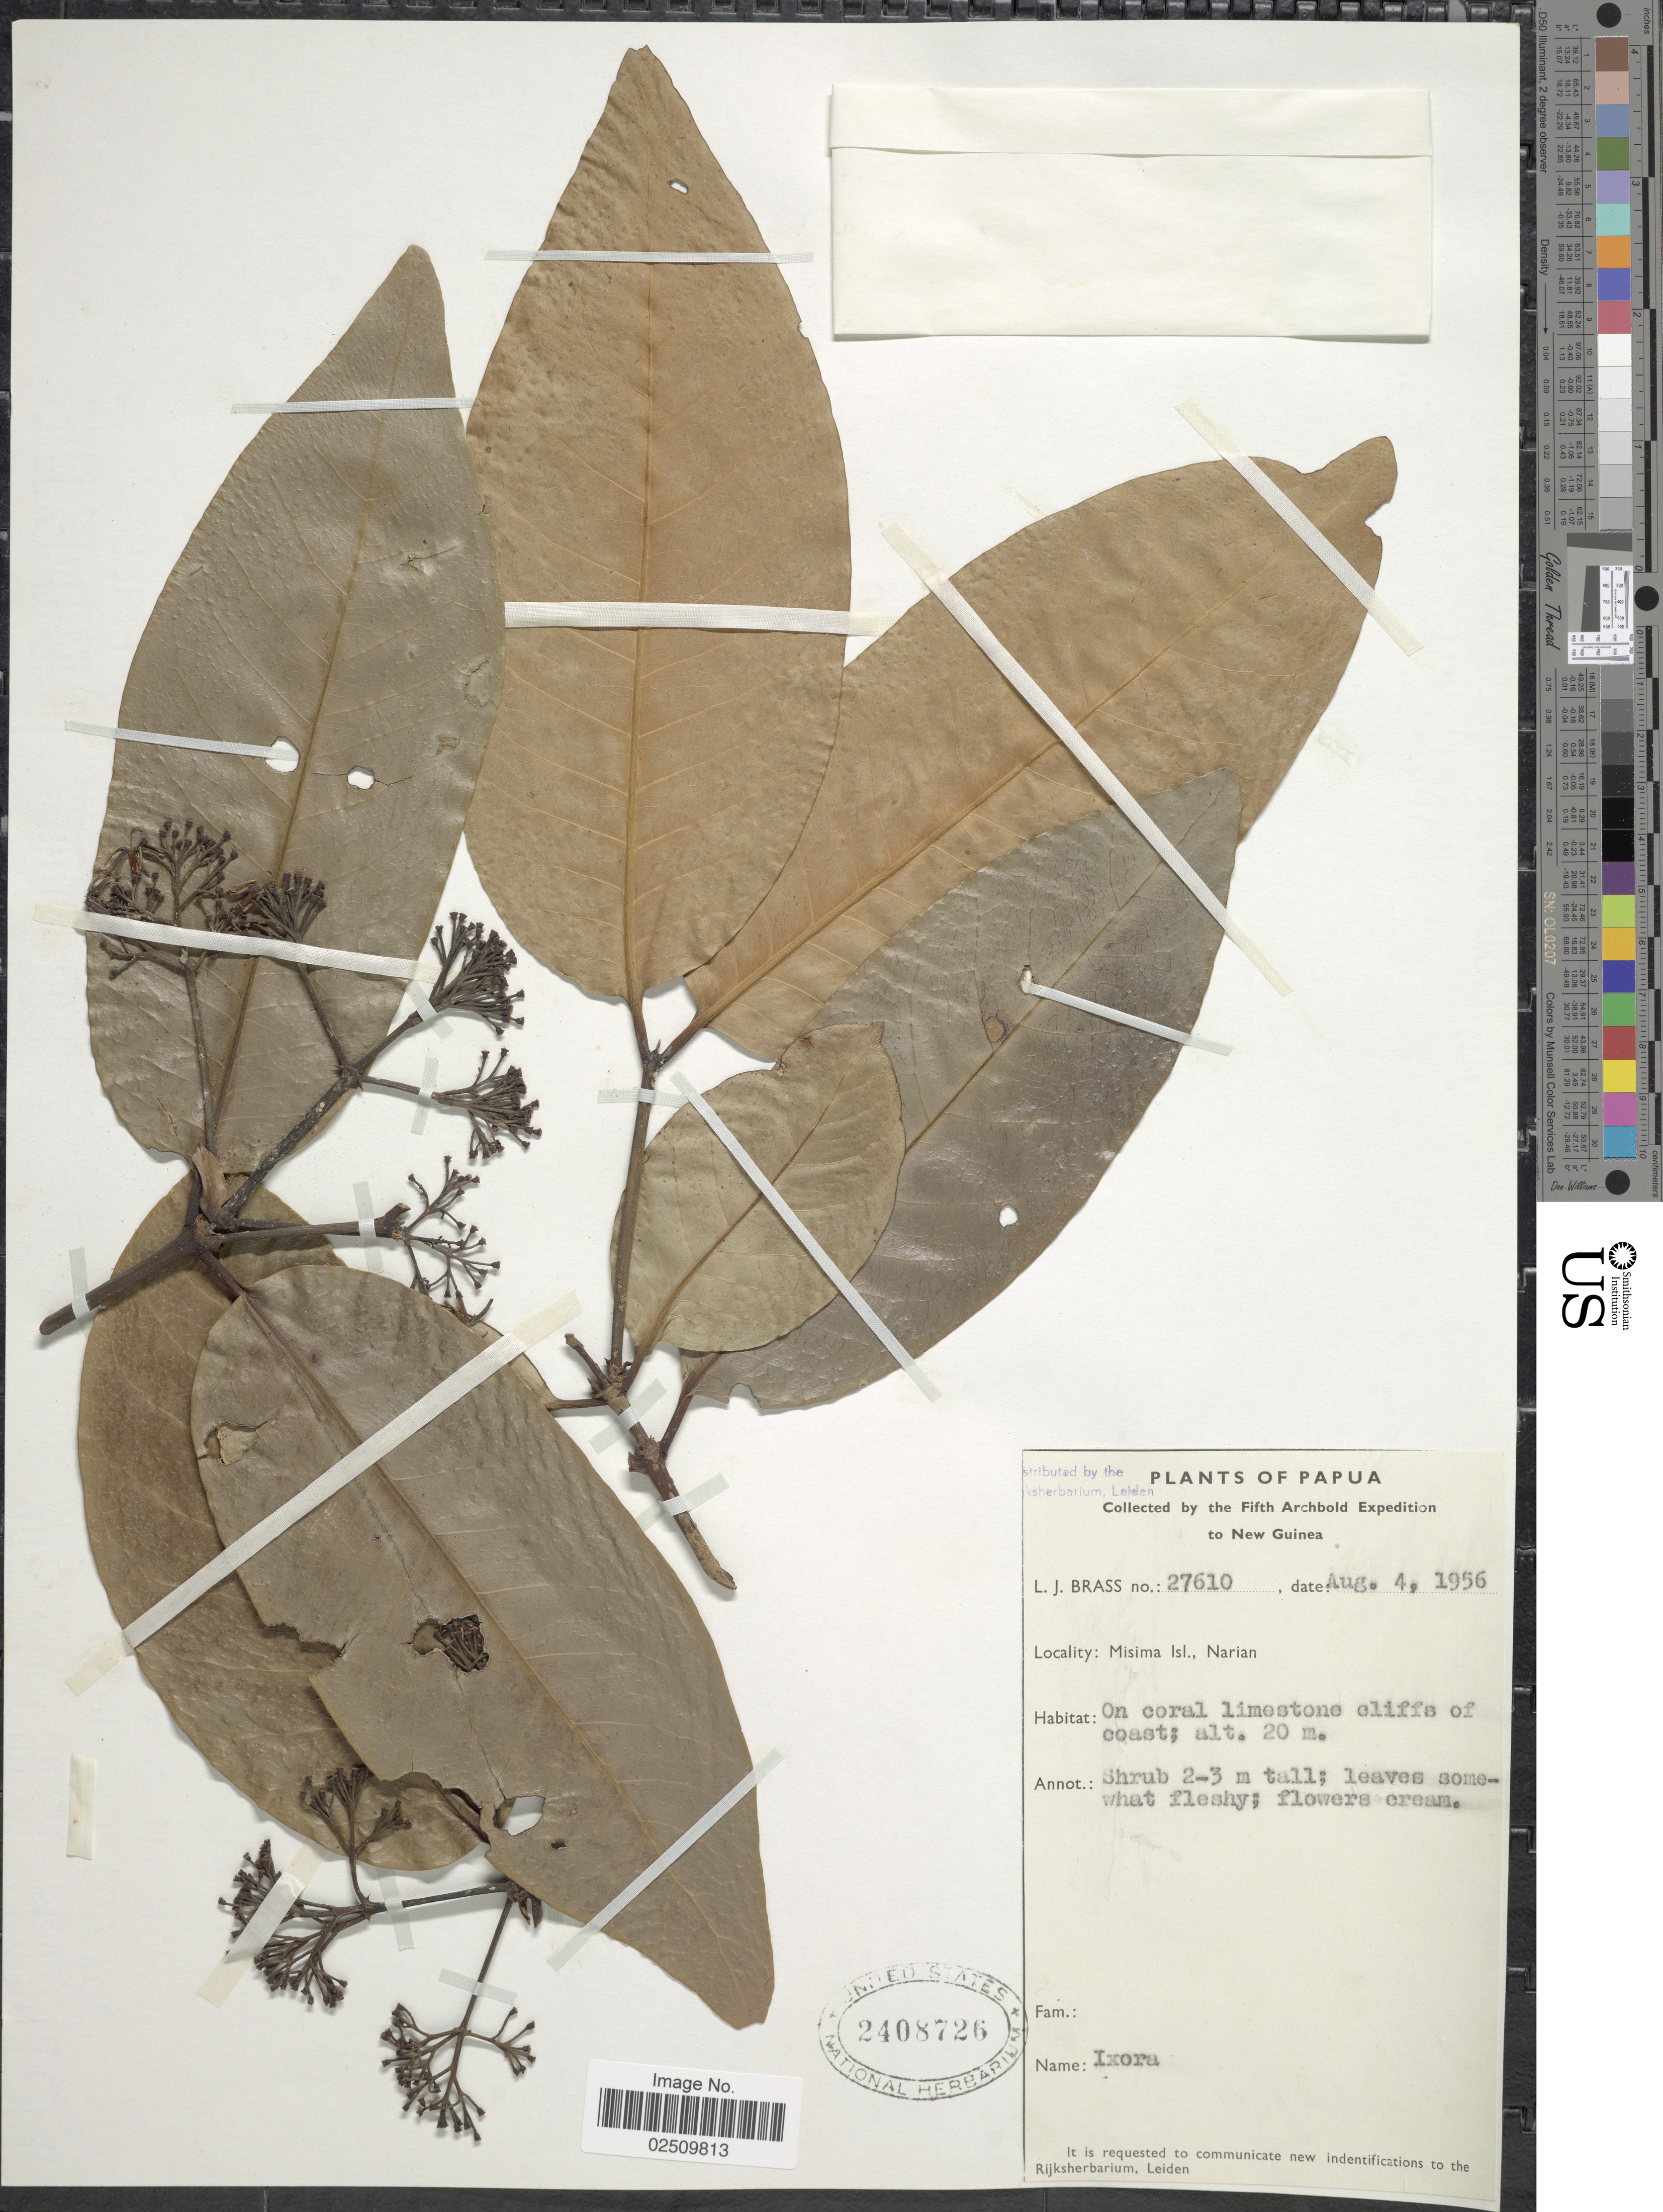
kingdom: Plantae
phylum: Tracheophyta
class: Magnoliopsida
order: Gentianales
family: Rubiaceae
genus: Ixora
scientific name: Ixora sp.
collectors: L. J. Brass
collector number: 27610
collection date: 1956-08-04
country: Papua New Guinea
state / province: Milne Bay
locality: Papua, New Guinea. Misima Isl., Narian.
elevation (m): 20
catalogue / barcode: US 2408726